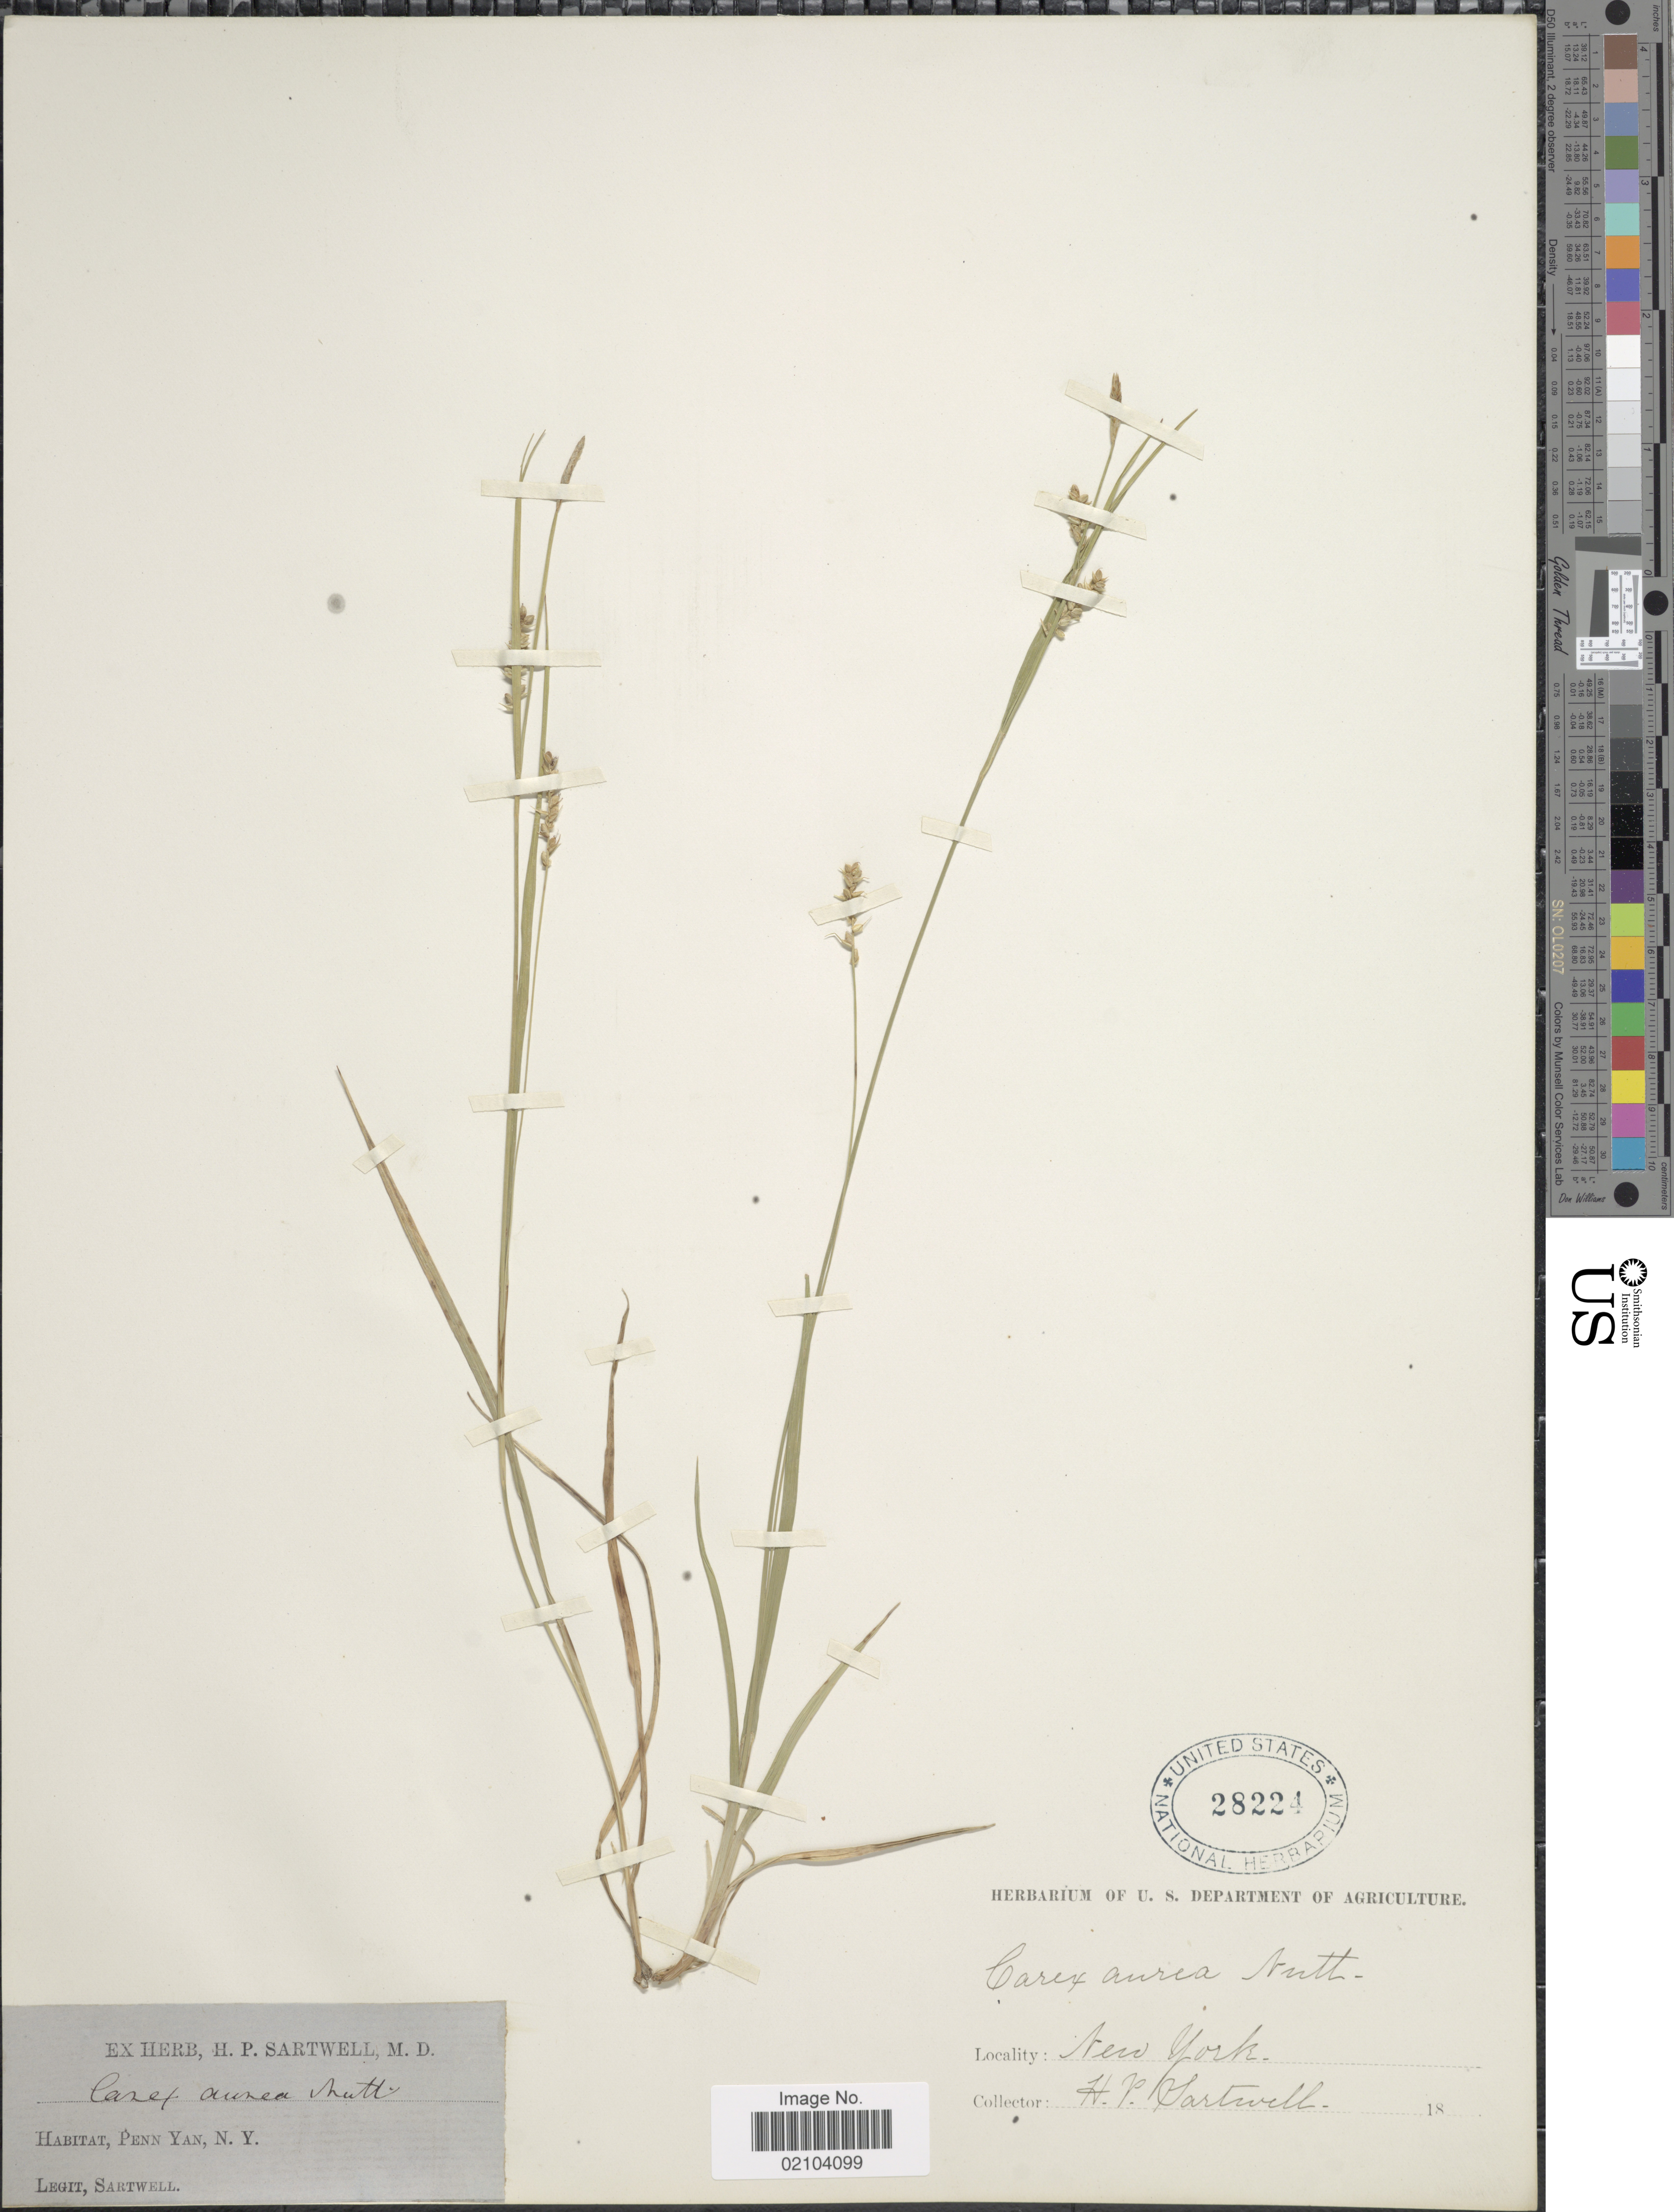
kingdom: Plantae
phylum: Tracheophyta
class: Liliopsida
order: Poales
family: Cyperaceae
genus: Carex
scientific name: Carex aurea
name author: Nutt.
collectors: H. P. Sartwell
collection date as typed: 18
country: United States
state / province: New York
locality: Penn Yan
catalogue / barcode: US 28224